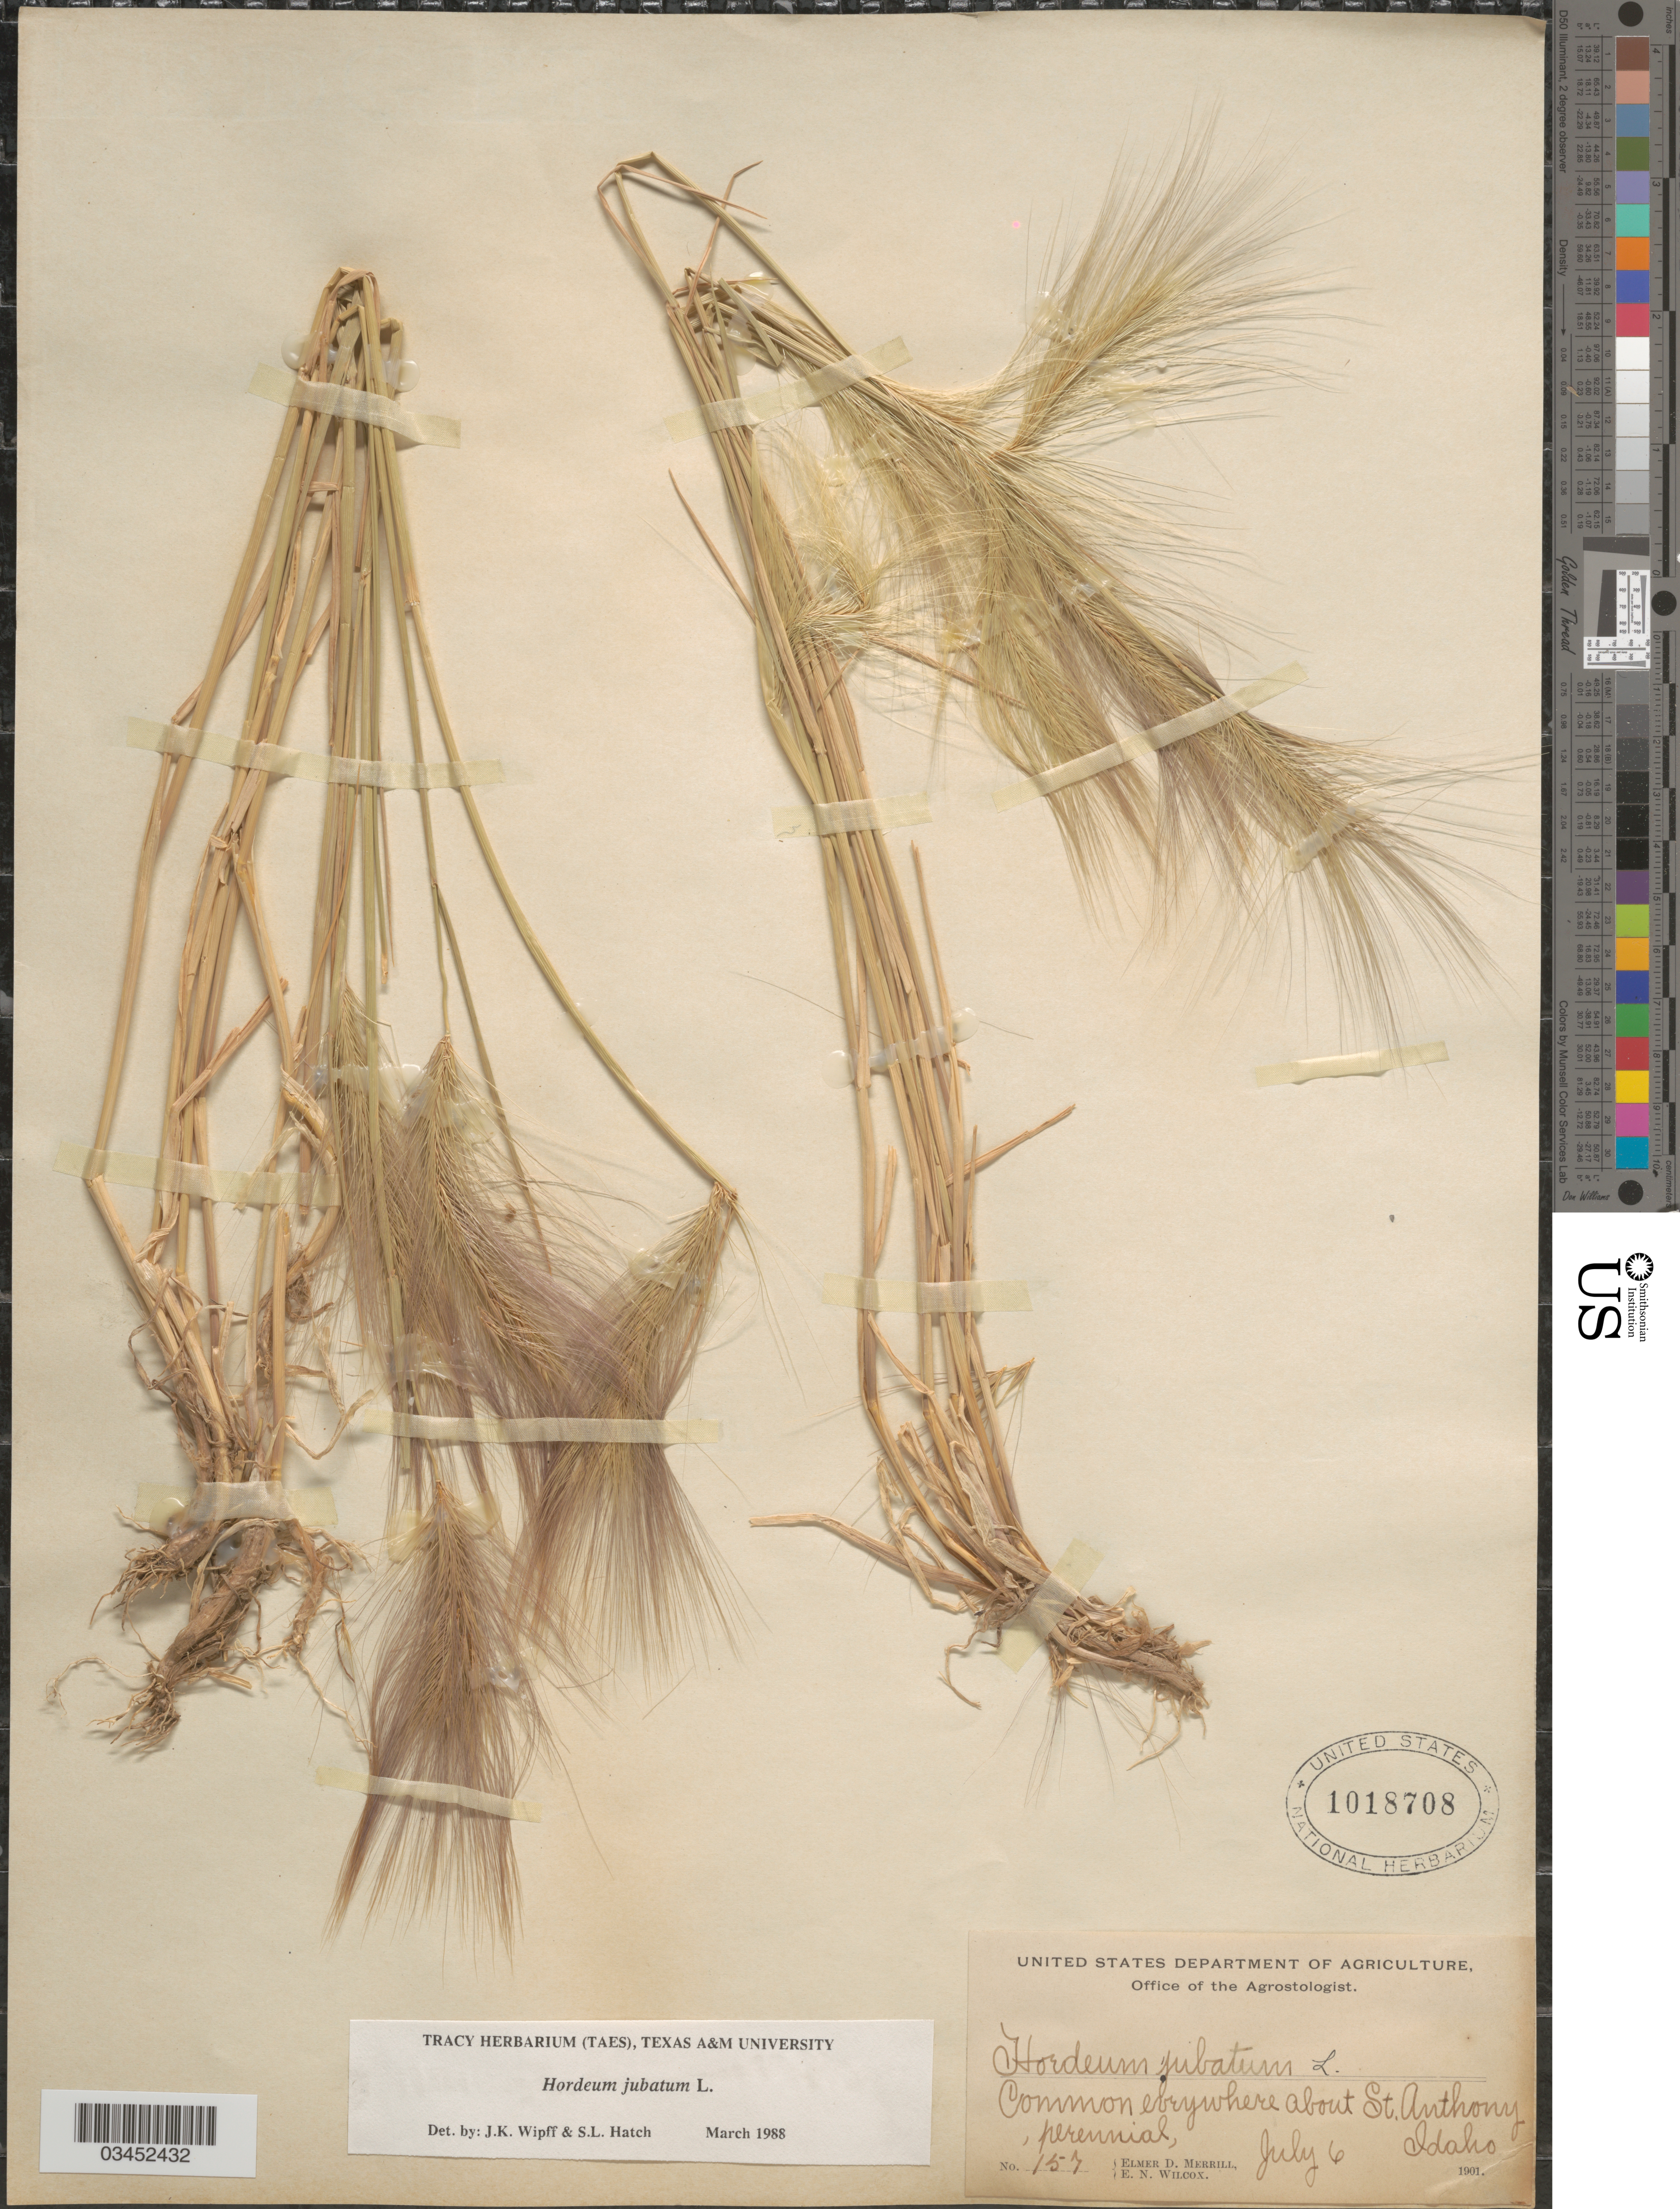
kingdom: Plantae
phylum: Tracheophyta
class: Liliopsida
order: Poales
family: Poaceae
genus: Hordeum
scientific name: Hordeum jubatum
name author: L.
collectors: E. D. Merrill & E. Wilcox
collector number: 157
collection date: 1901-07-06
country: United States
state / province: Idaho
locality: Common everywhere about St. Anthony.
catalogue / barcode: US 1018708